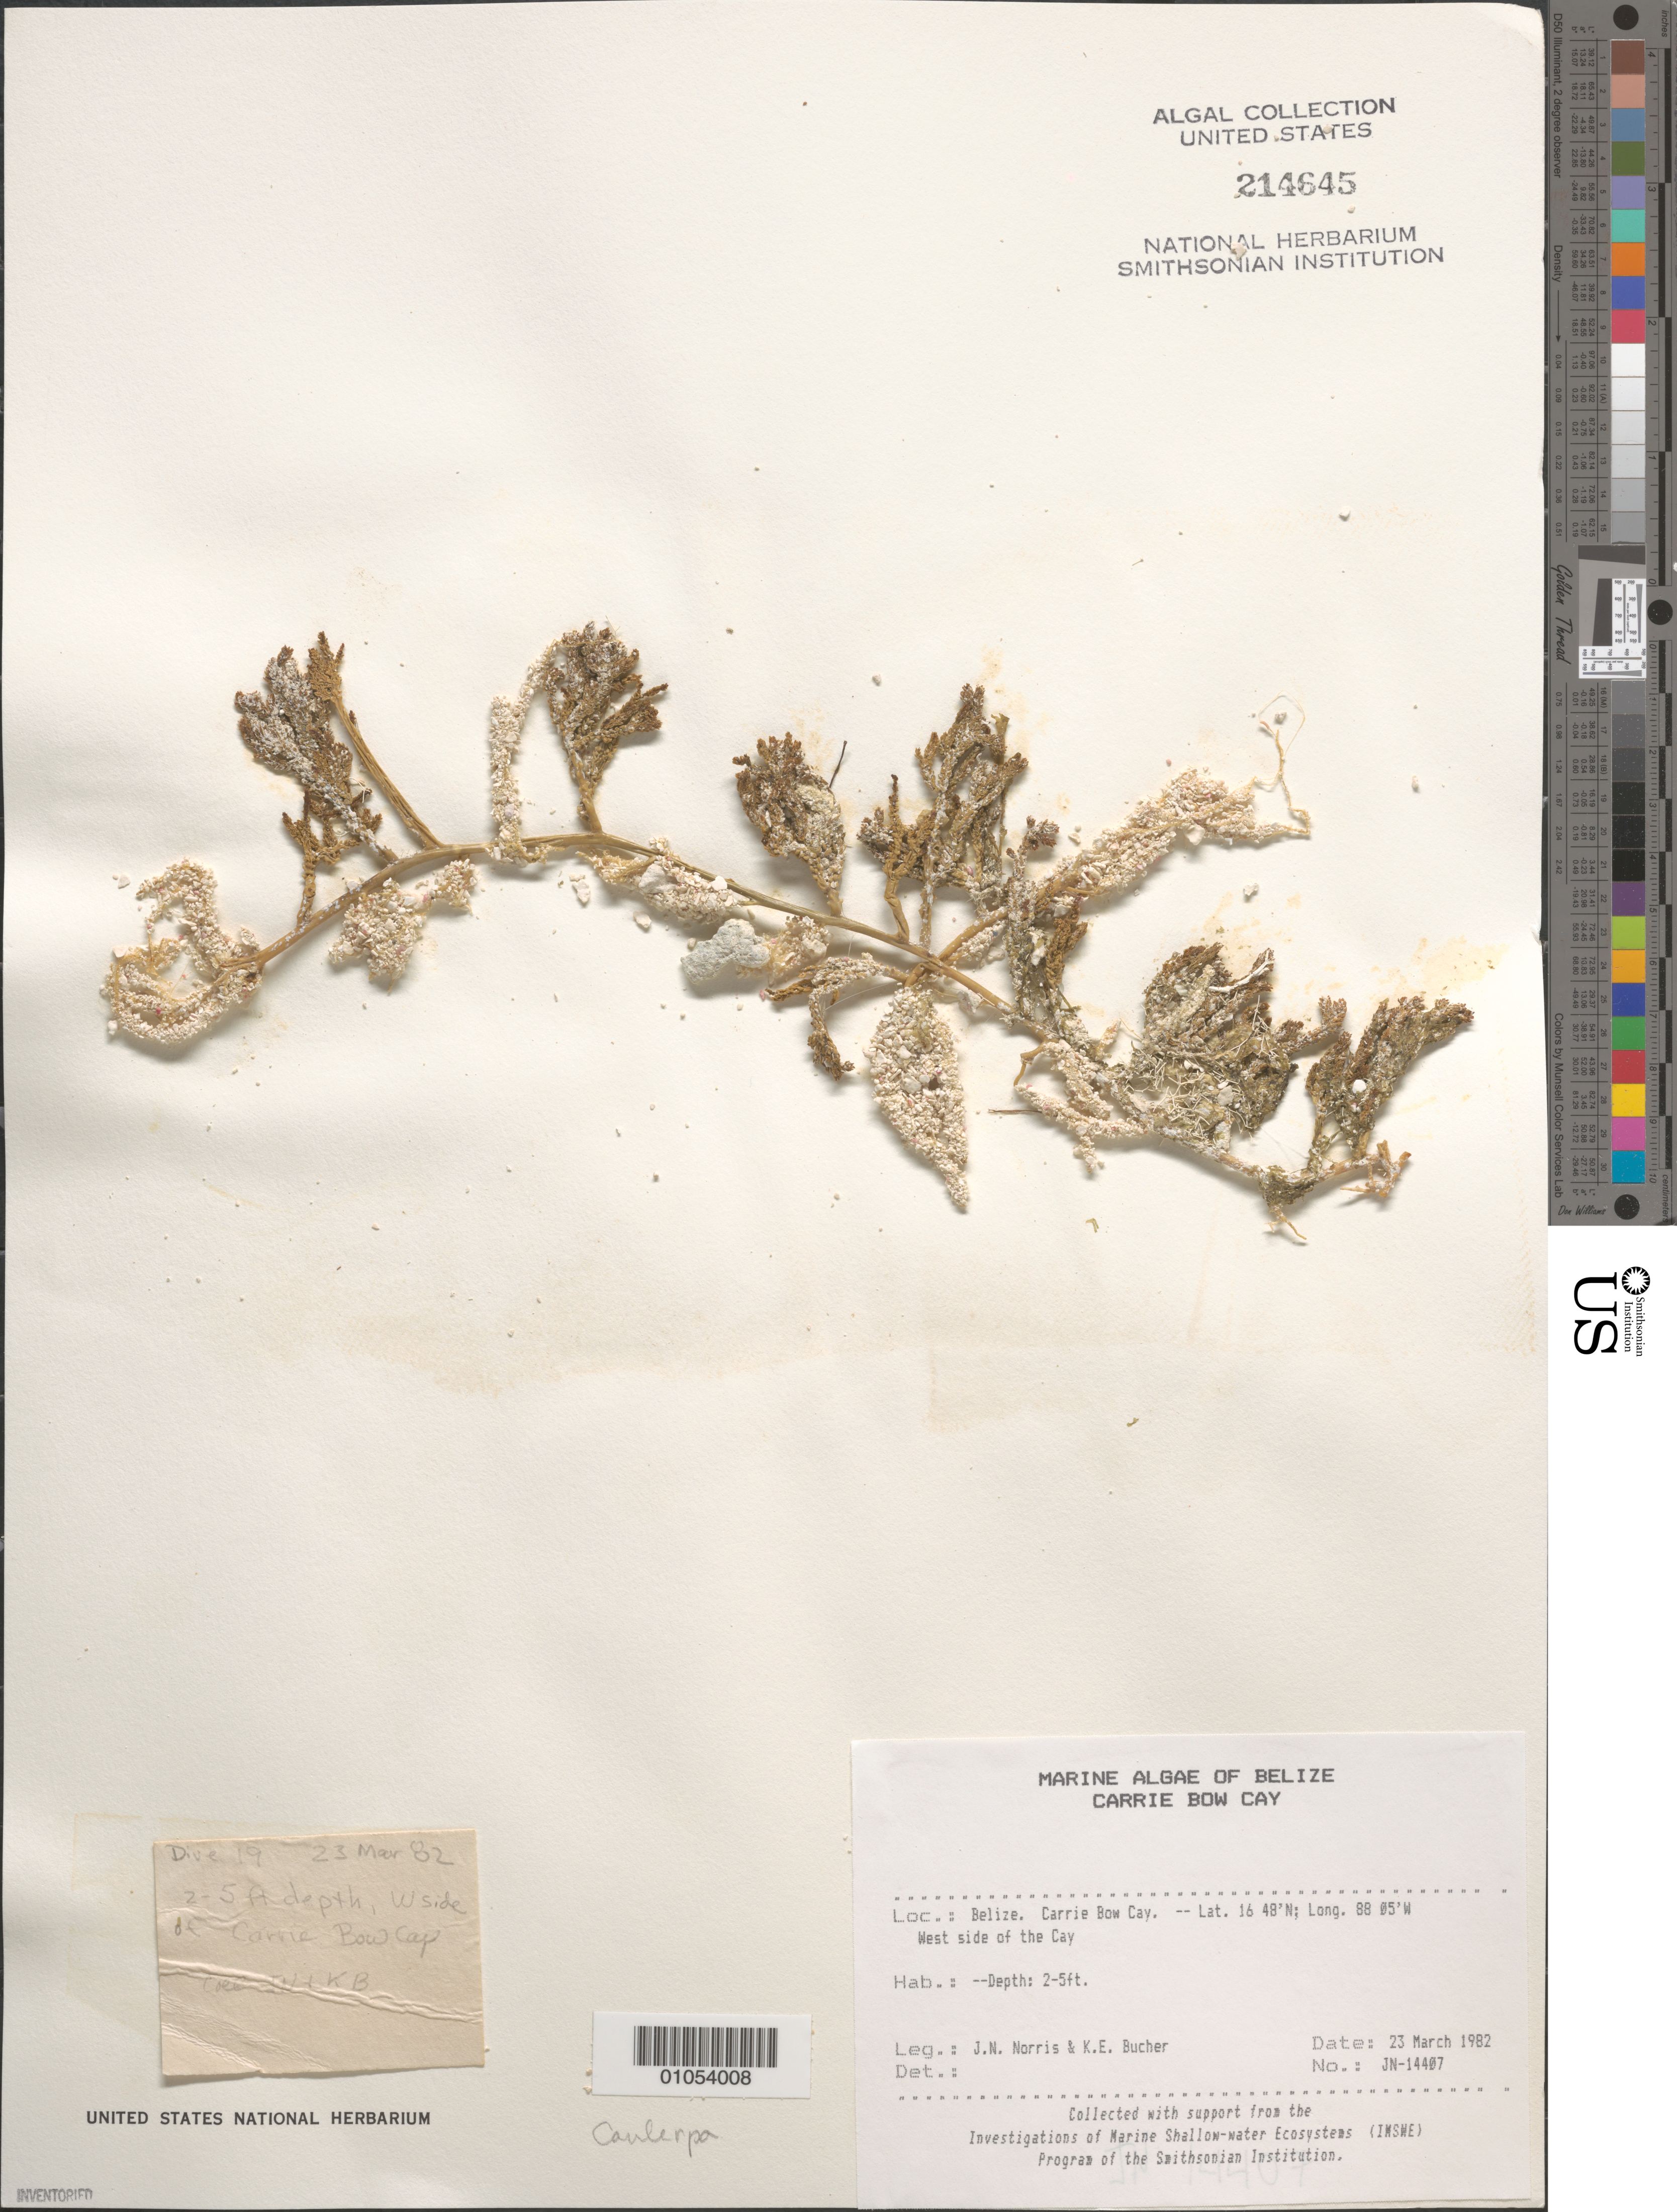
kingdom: Plantae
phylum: Chlorophyta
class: Ulvophyceae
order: Bryopsidales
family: Caulerpaceae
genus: Caulerpa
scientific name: Caulerpa sp.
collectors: J. N. Norris & K. E. Bucher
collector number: JN-14407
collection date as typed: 23 Mar 1982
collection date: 1982-03-23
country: Belize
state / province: Stann Creek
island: Carrie Bow Cay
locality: West side of Carrie Bow Cay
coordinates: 16 48'N, 88 05'W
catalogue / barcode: US 214645